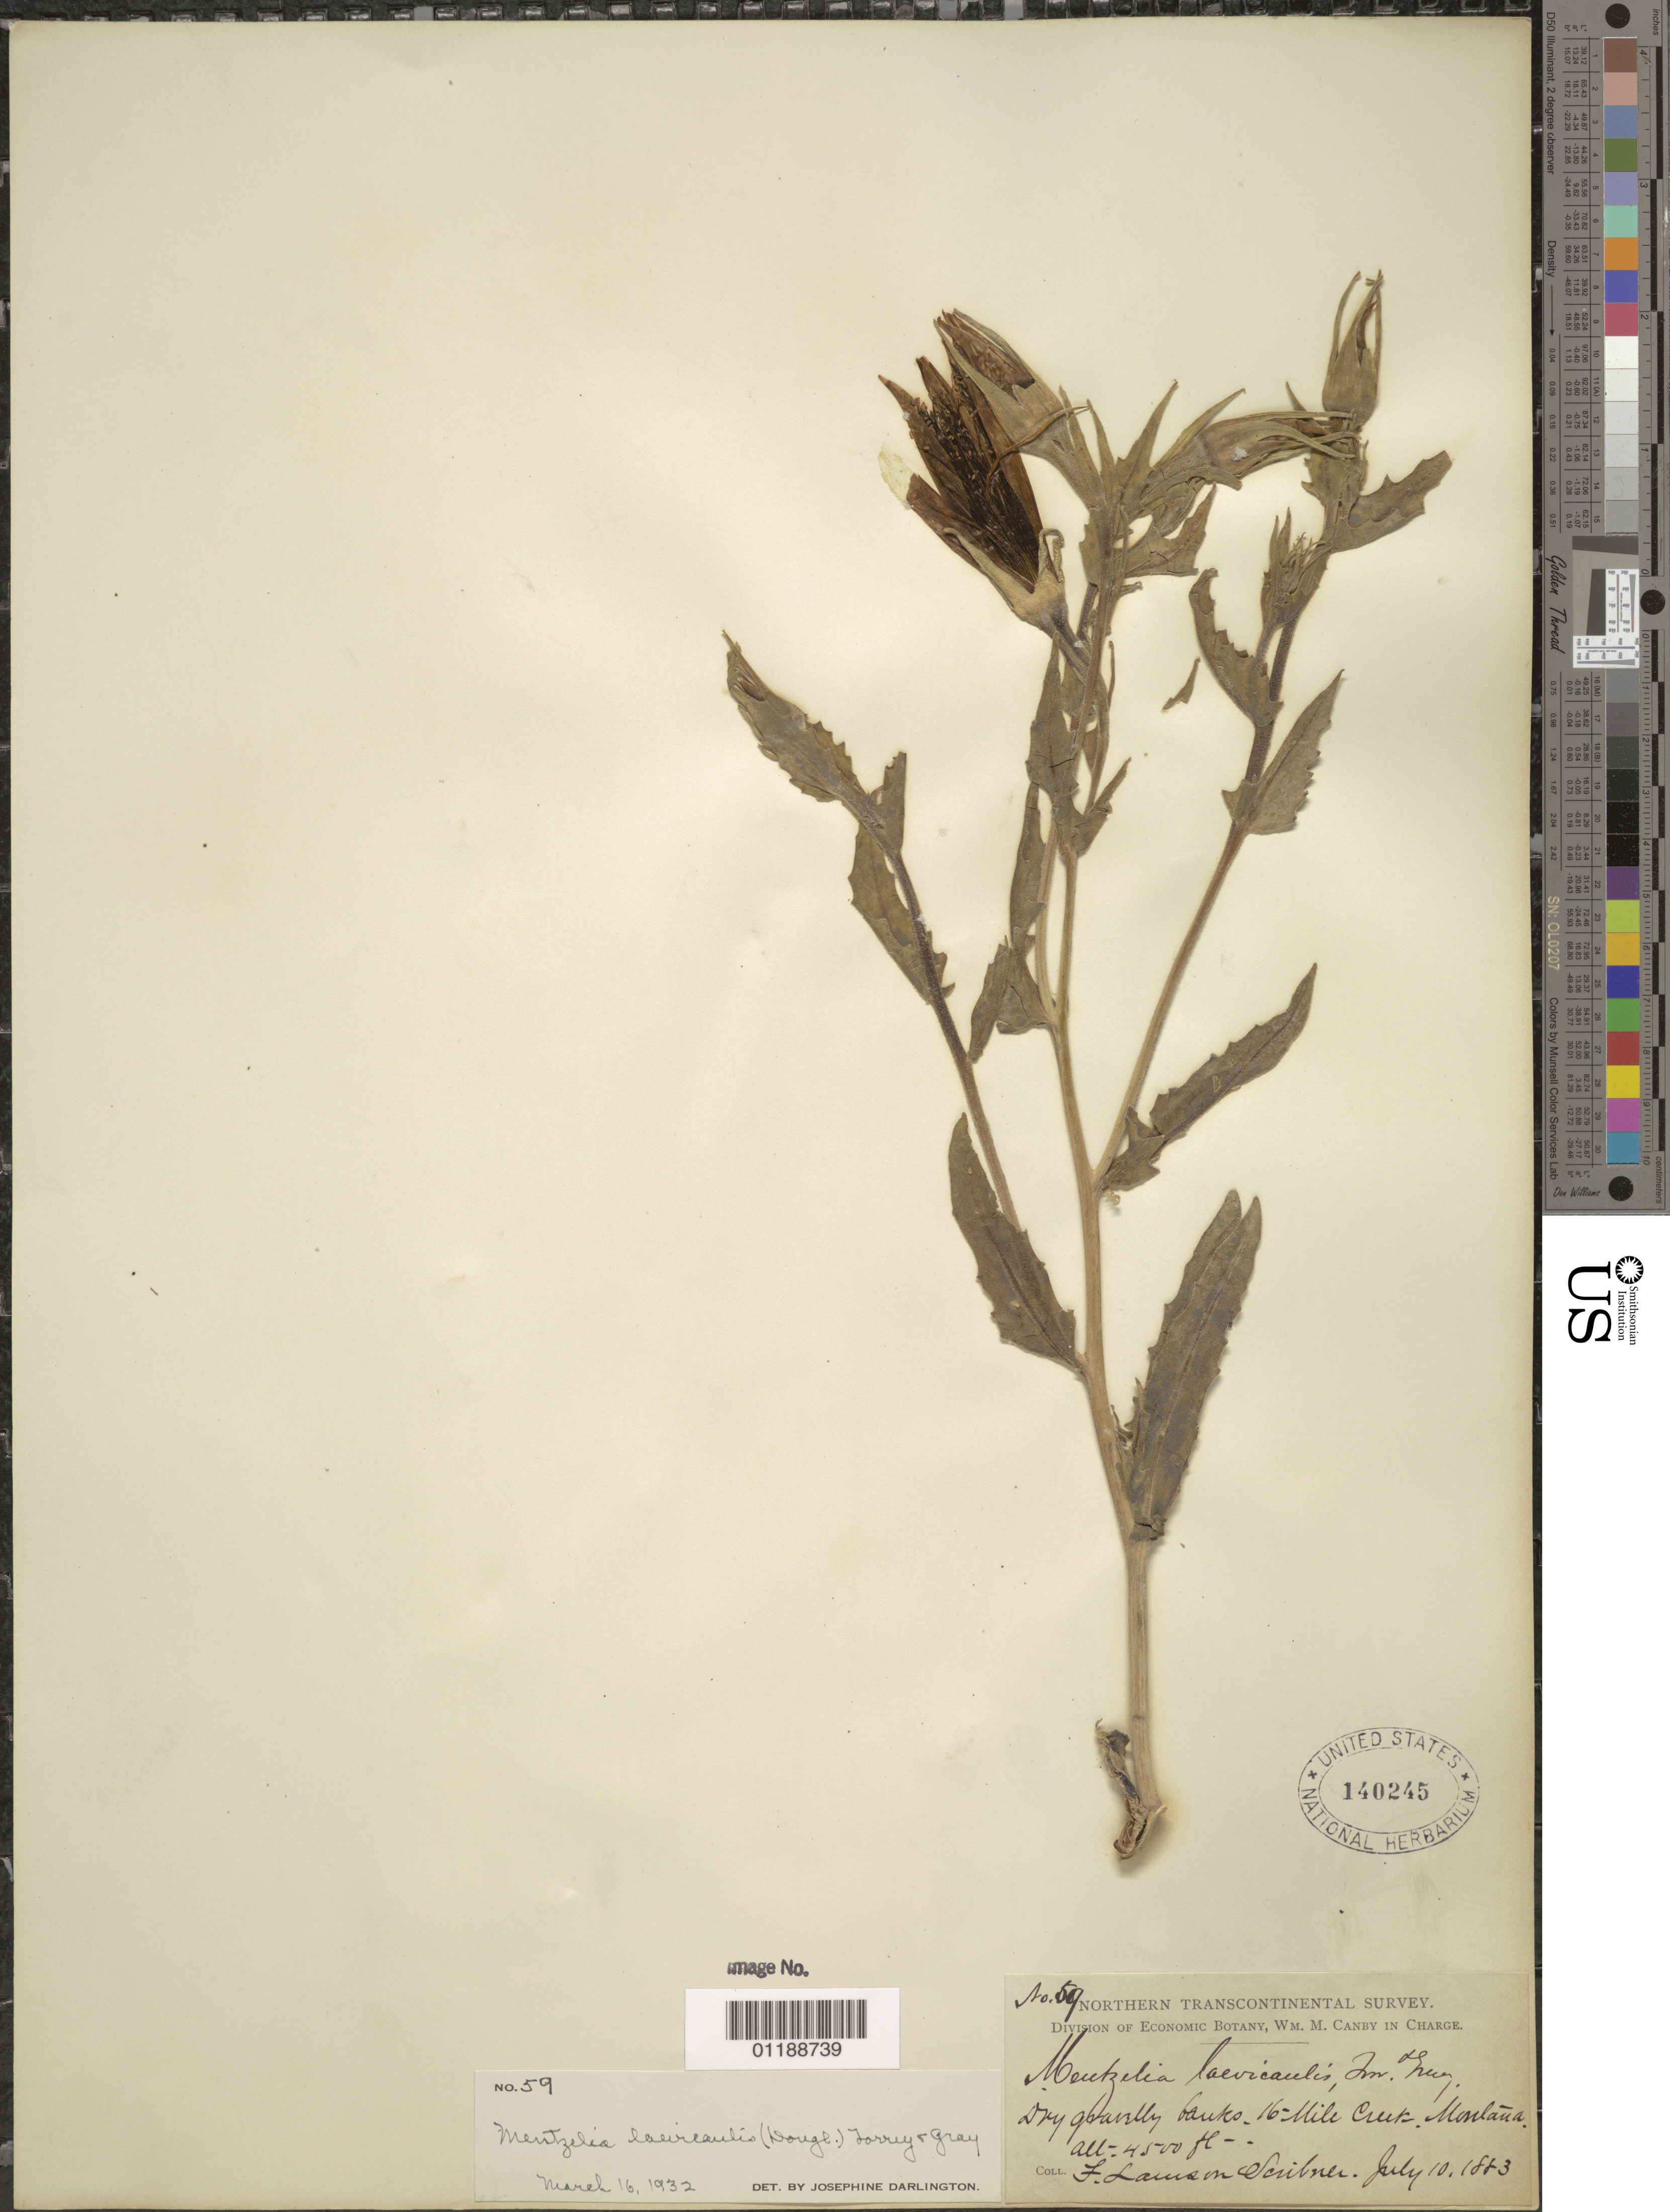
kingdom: Plantae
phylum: Tracheophyta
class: Magnoliopsida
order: Cornales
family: Loasaceae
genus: Mentzelia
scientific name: Mentzelia laevicaulis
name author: (Douglas ex Hook.) Torr. & A. Gray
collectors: F. L. Scribner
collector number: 59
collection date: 1883-07-10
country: United States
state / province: Montana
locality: Dry gravelly banks, 16-Mile Creek.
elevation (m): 1372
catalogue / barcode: US 140245